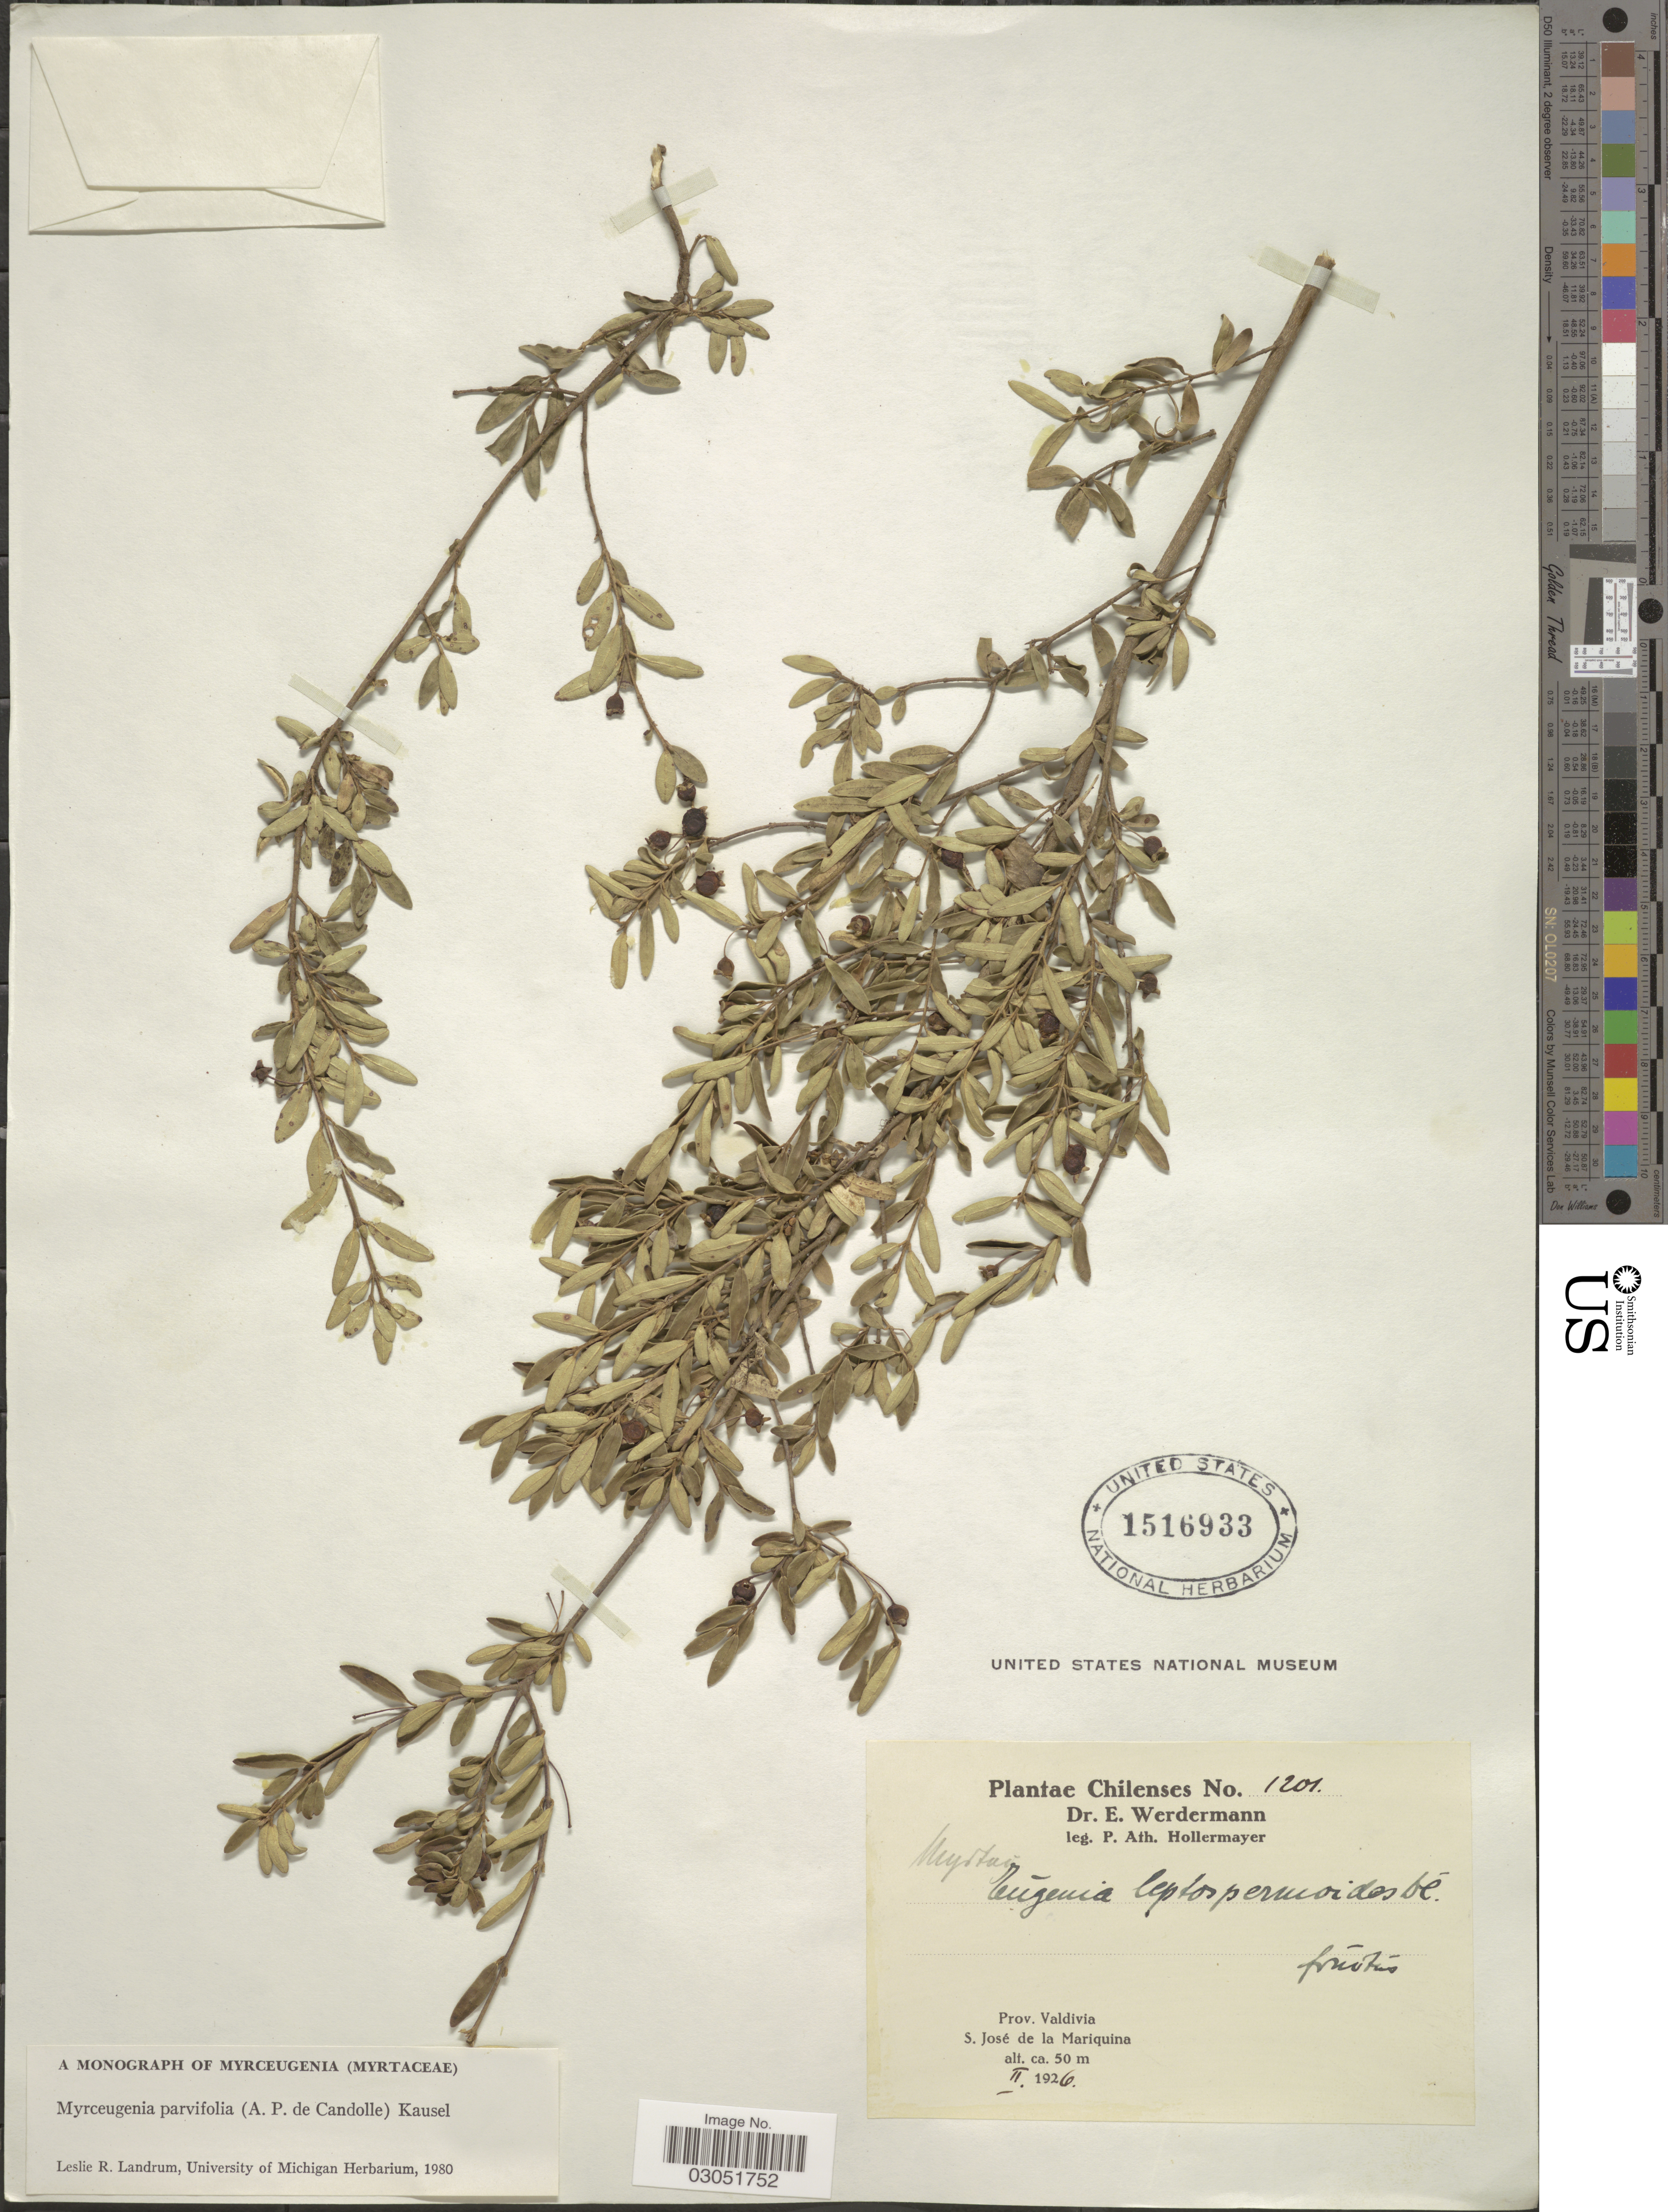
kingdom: Plantae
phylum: Tracheophyta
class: Magnoliopsida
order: Myrtales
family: Myrtaceae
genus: Myrceugenia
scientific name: Myrceugenia parvifolia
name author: (DC.) Kausel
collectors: P. Hollermayer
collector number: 1201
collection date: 1926-02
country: Chile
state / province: Los Ríos (XIV)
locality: Prov. Valdivia. S. José de l. Mariquina.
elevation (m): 50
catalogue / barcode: US 1516933